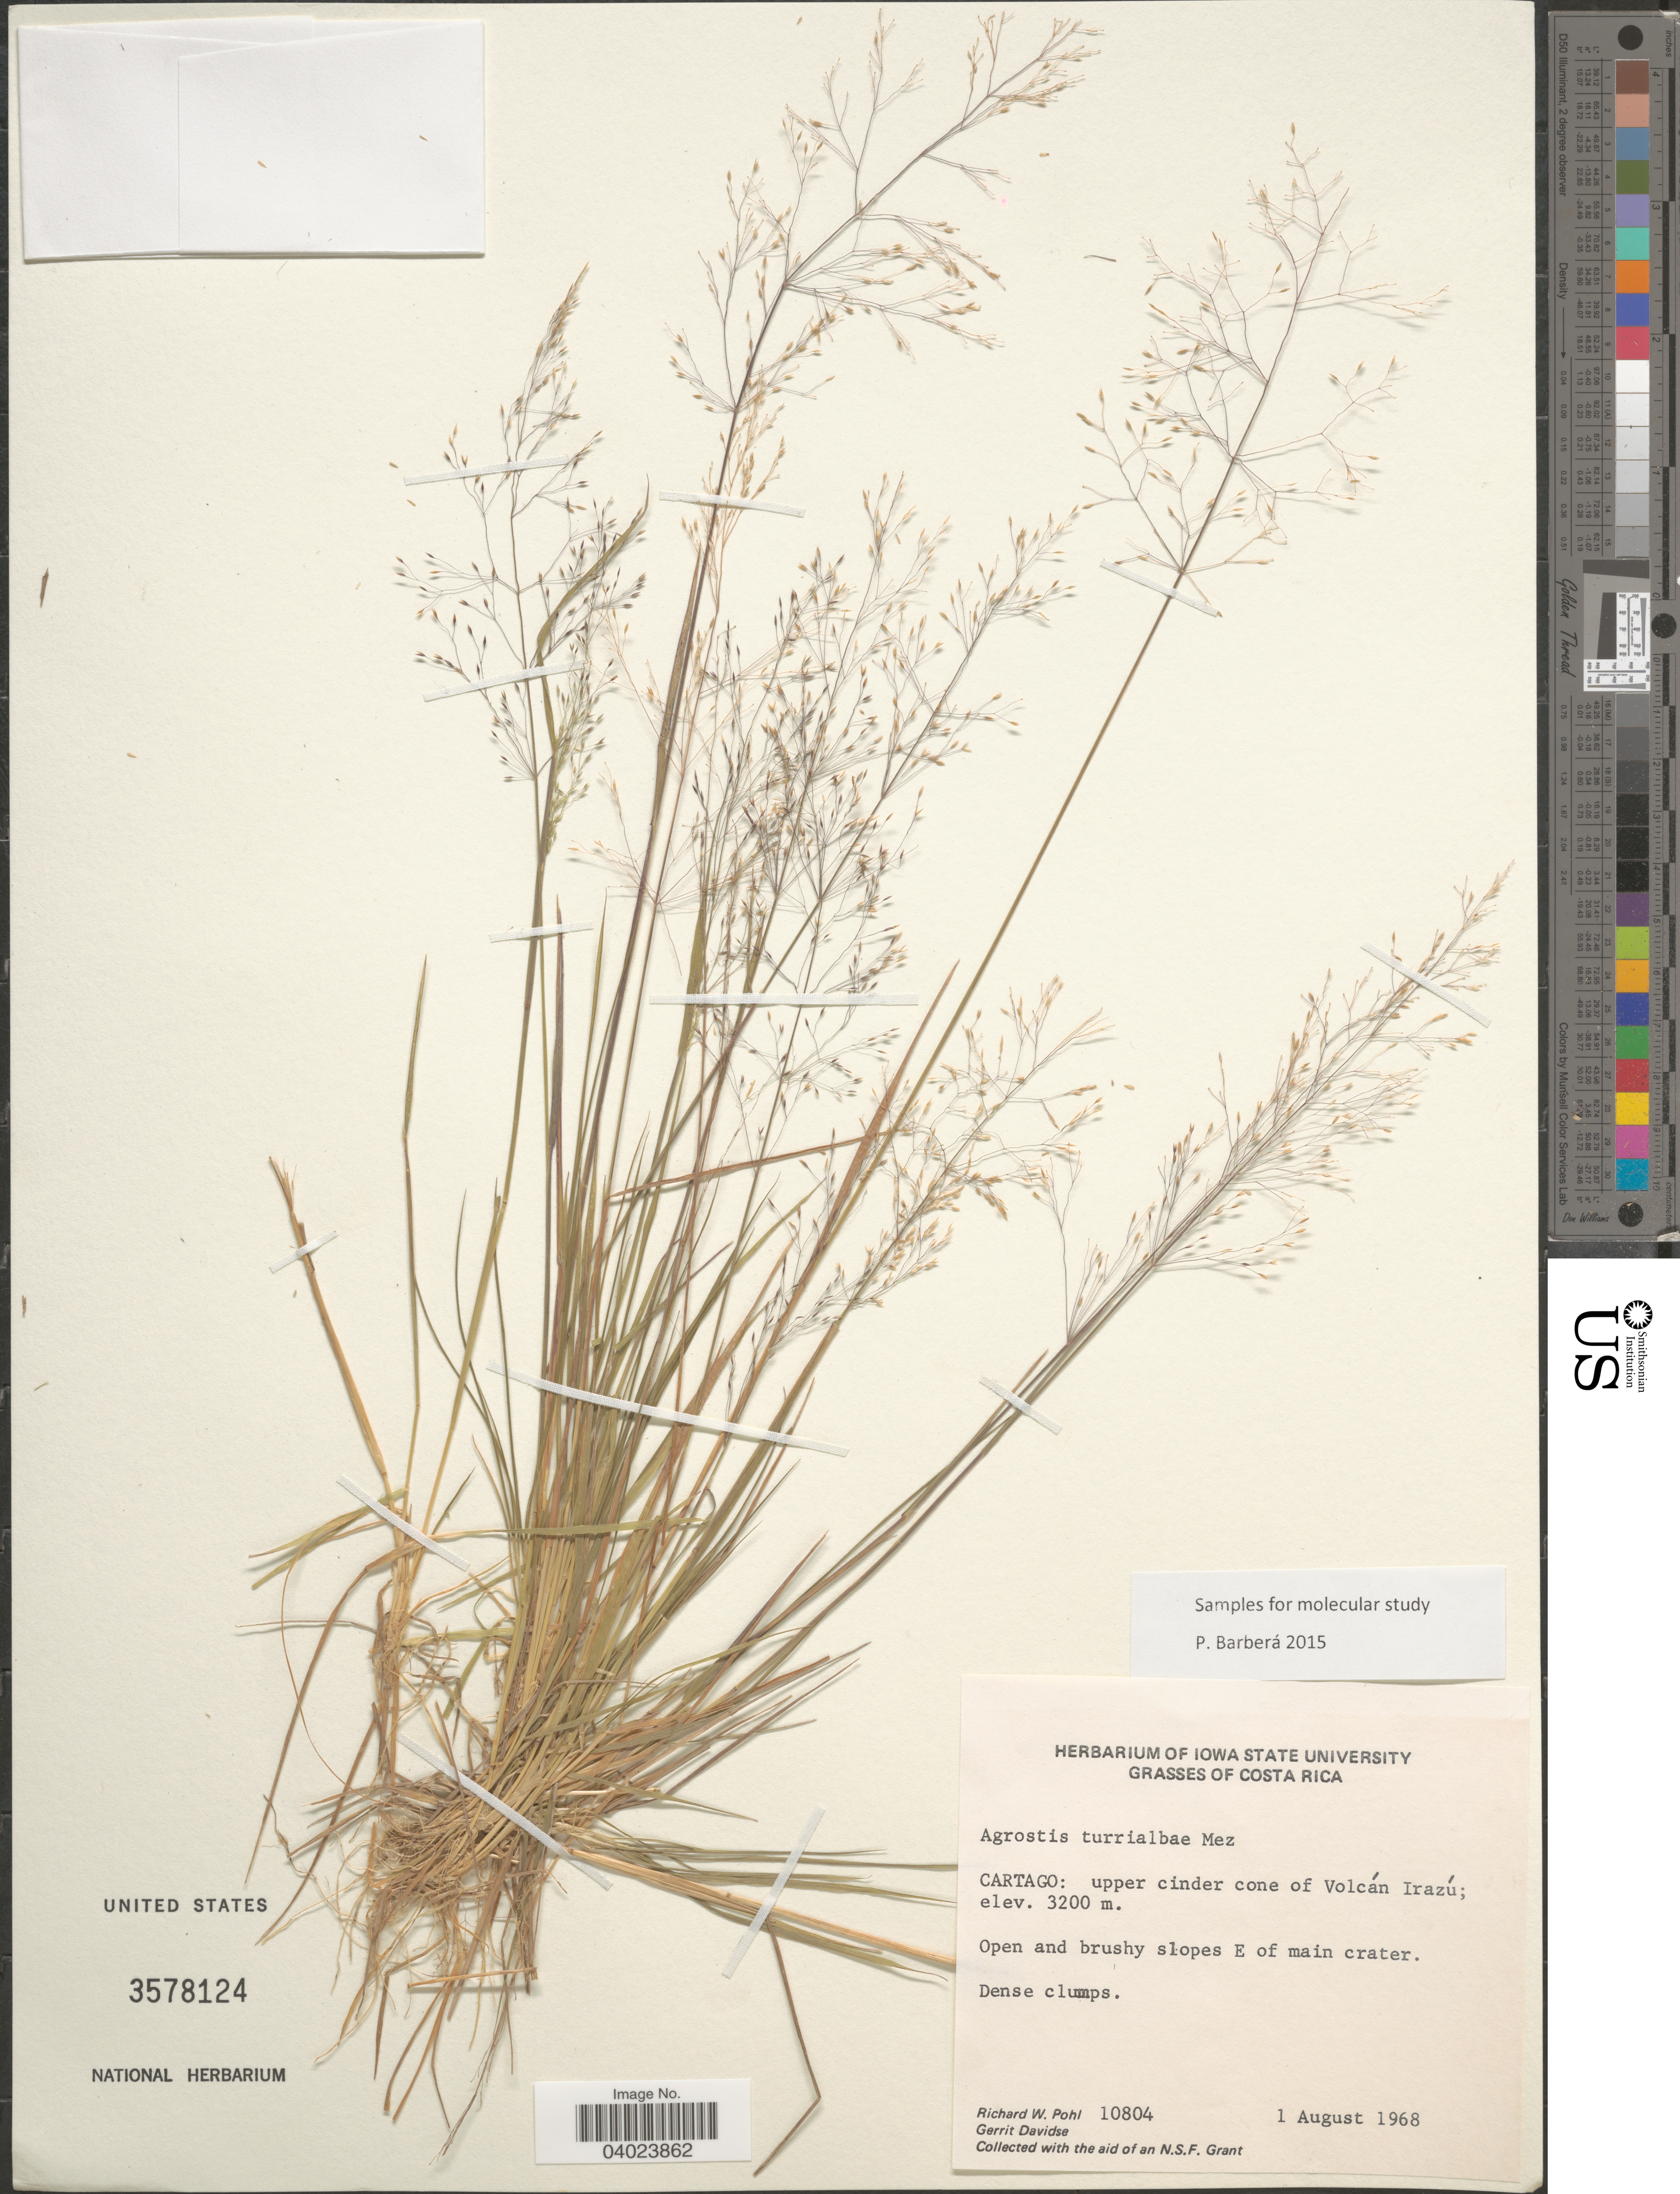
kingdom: Plantae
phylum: Tracheophyta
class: Liliopsida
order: Poales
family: Poaceae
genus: Agrostis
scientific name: Agrostis turrialbae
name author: Mez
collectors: R. W. Pohl & G. Davidse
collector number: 10804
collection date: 1968-08-01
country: Costa Rica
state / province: Cartago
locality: Upper cinder cone of Volcán Irazú. Open and brushy slopes E of main crater.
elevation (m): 3200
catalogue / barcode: US 3578124